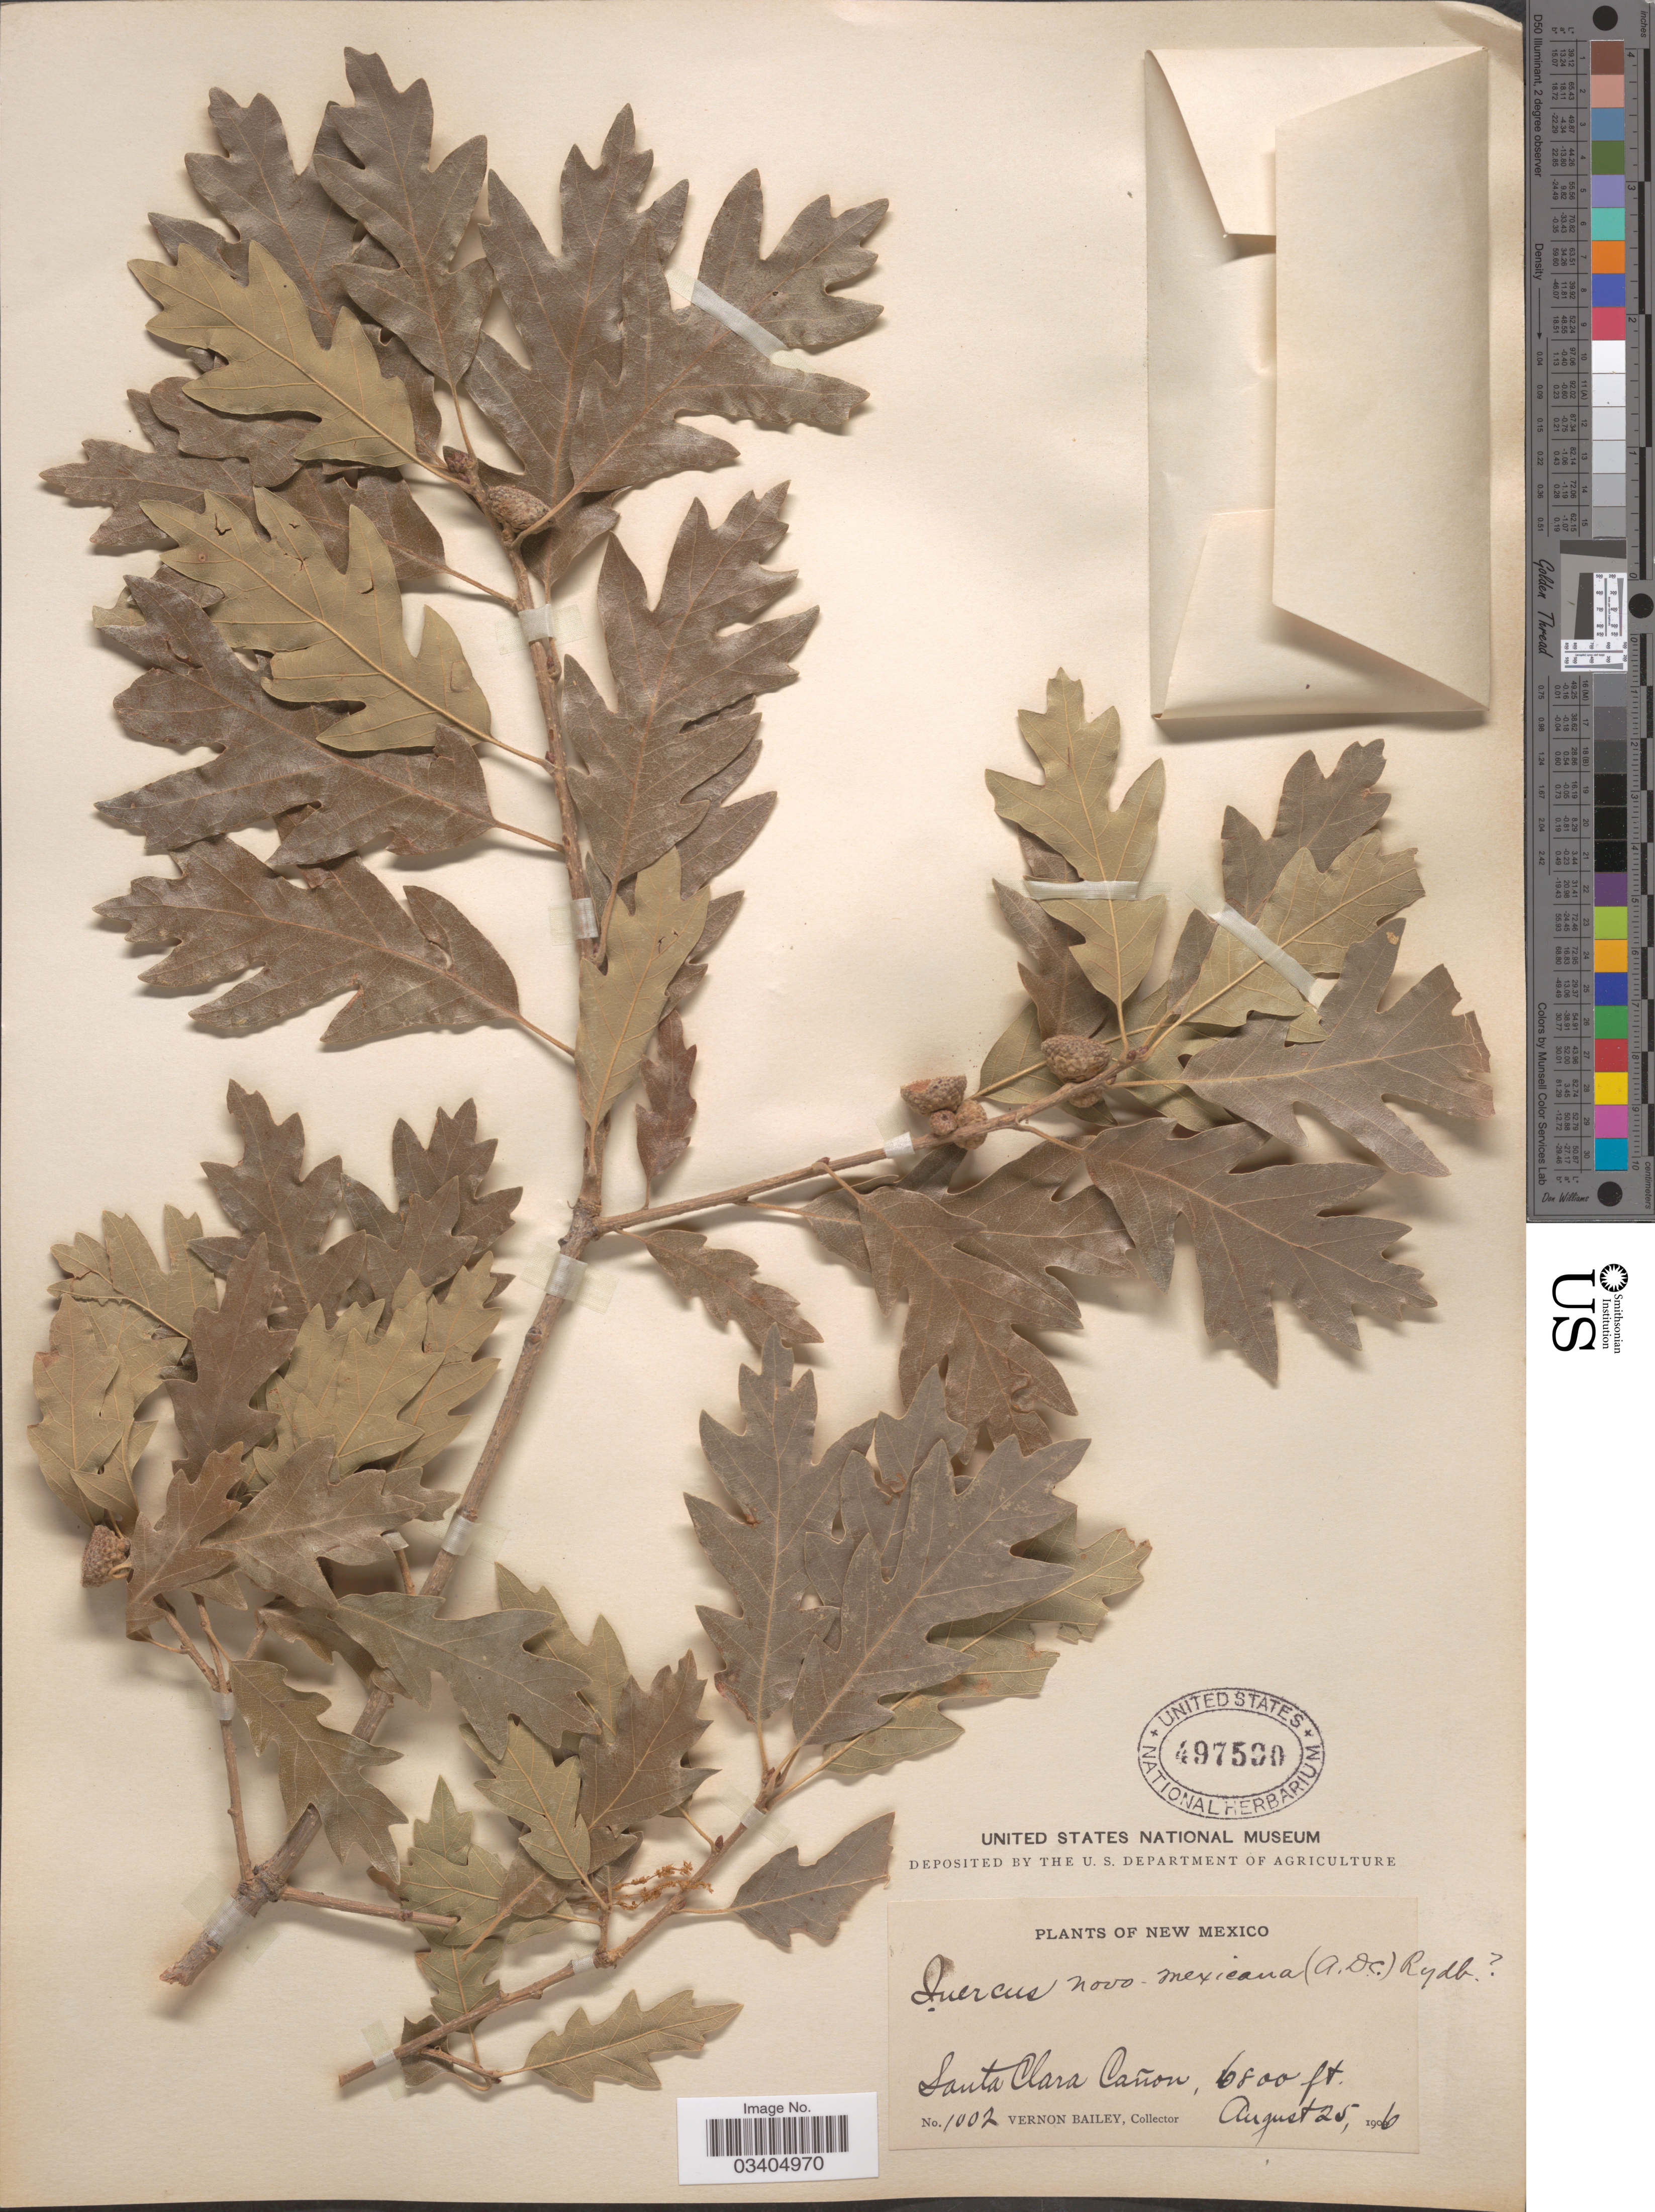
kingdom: Plantae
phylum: Tracheophyta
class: Magnoliopsida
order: Fagales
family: Fagaceae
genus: Quercus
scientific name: Quercus gambelii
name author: Nutt.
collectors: V. O. Bailey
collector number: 1002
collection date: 1906-08-25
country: United States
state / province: New Mexico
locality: Santa Clara Cañon.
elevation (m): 2073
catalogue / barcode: US 497590